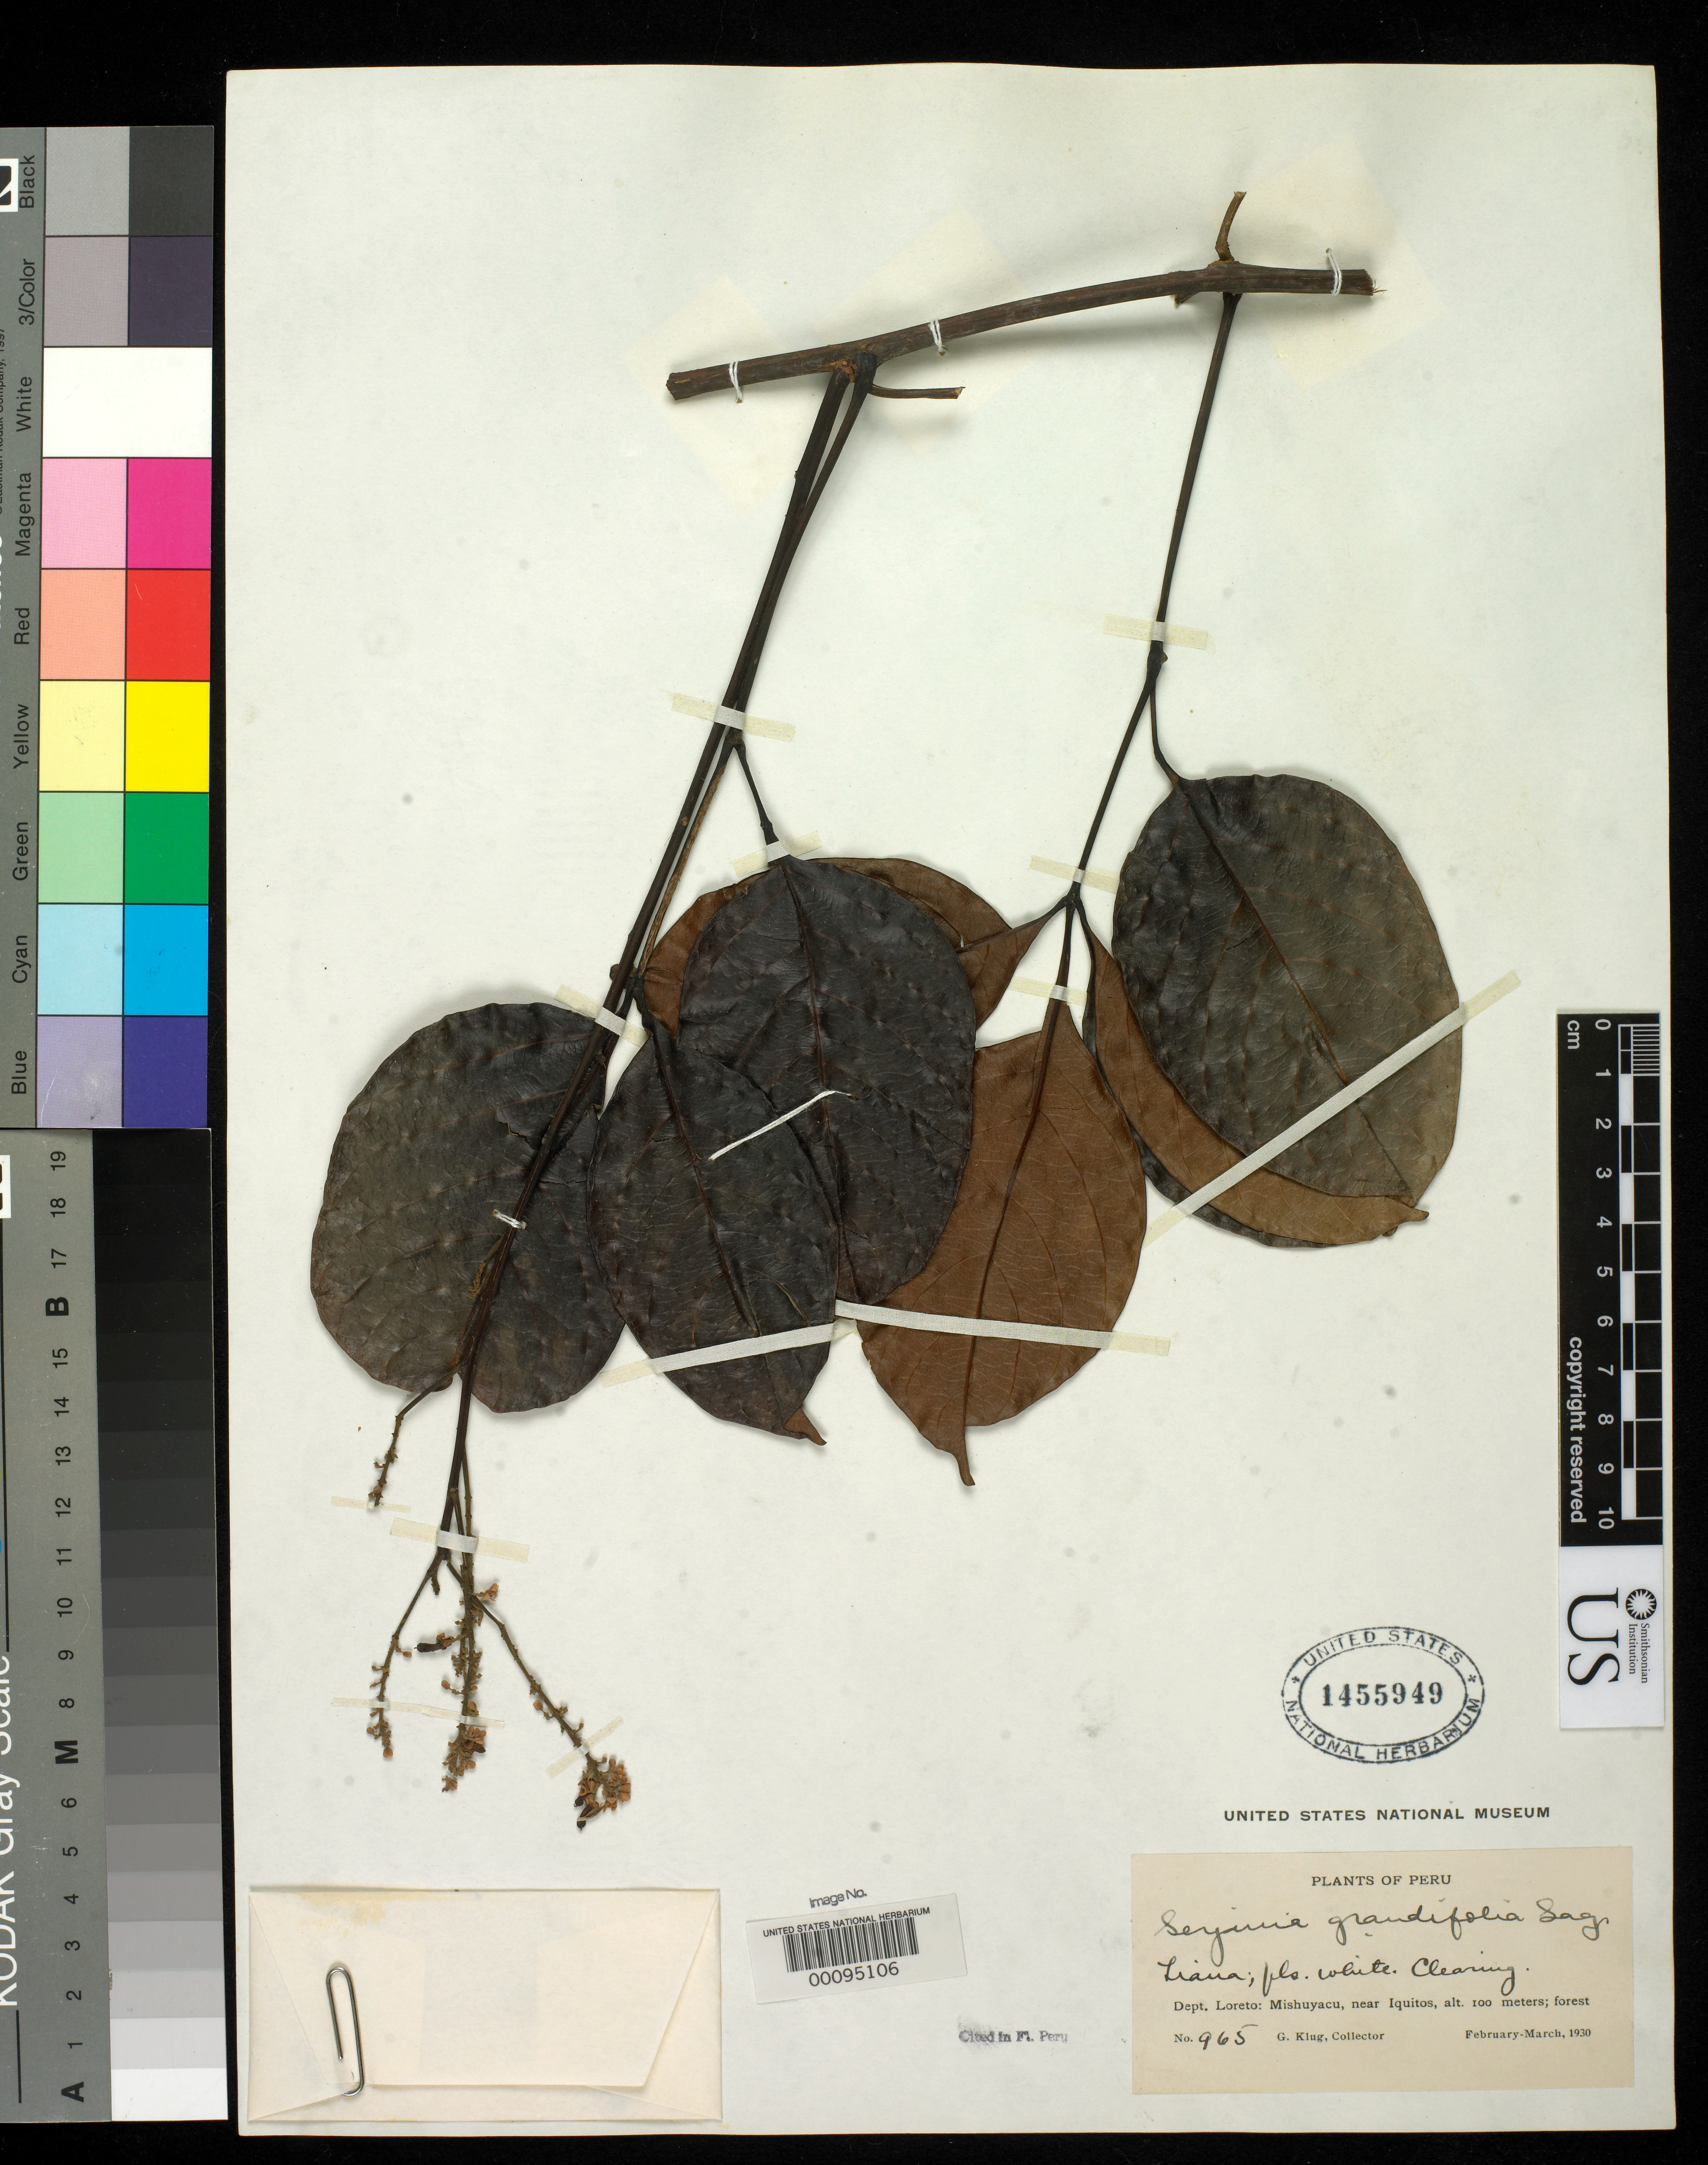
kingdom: Plantae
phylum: Tracheophyta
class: Magnoliopsida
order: Sapindales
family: Sapindaceae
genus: Serjania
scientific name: Serjania grandifolia var. pubisepala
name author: J.F. Macbr.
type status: Isotype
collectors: G. Klug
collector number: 965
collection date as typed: Feb 1930 to -- Mar 1930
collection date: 1930-02/1930-03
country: Peru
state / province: Loreto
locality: Near Iquitos, Mishuyacu.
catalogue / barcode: US 1455949